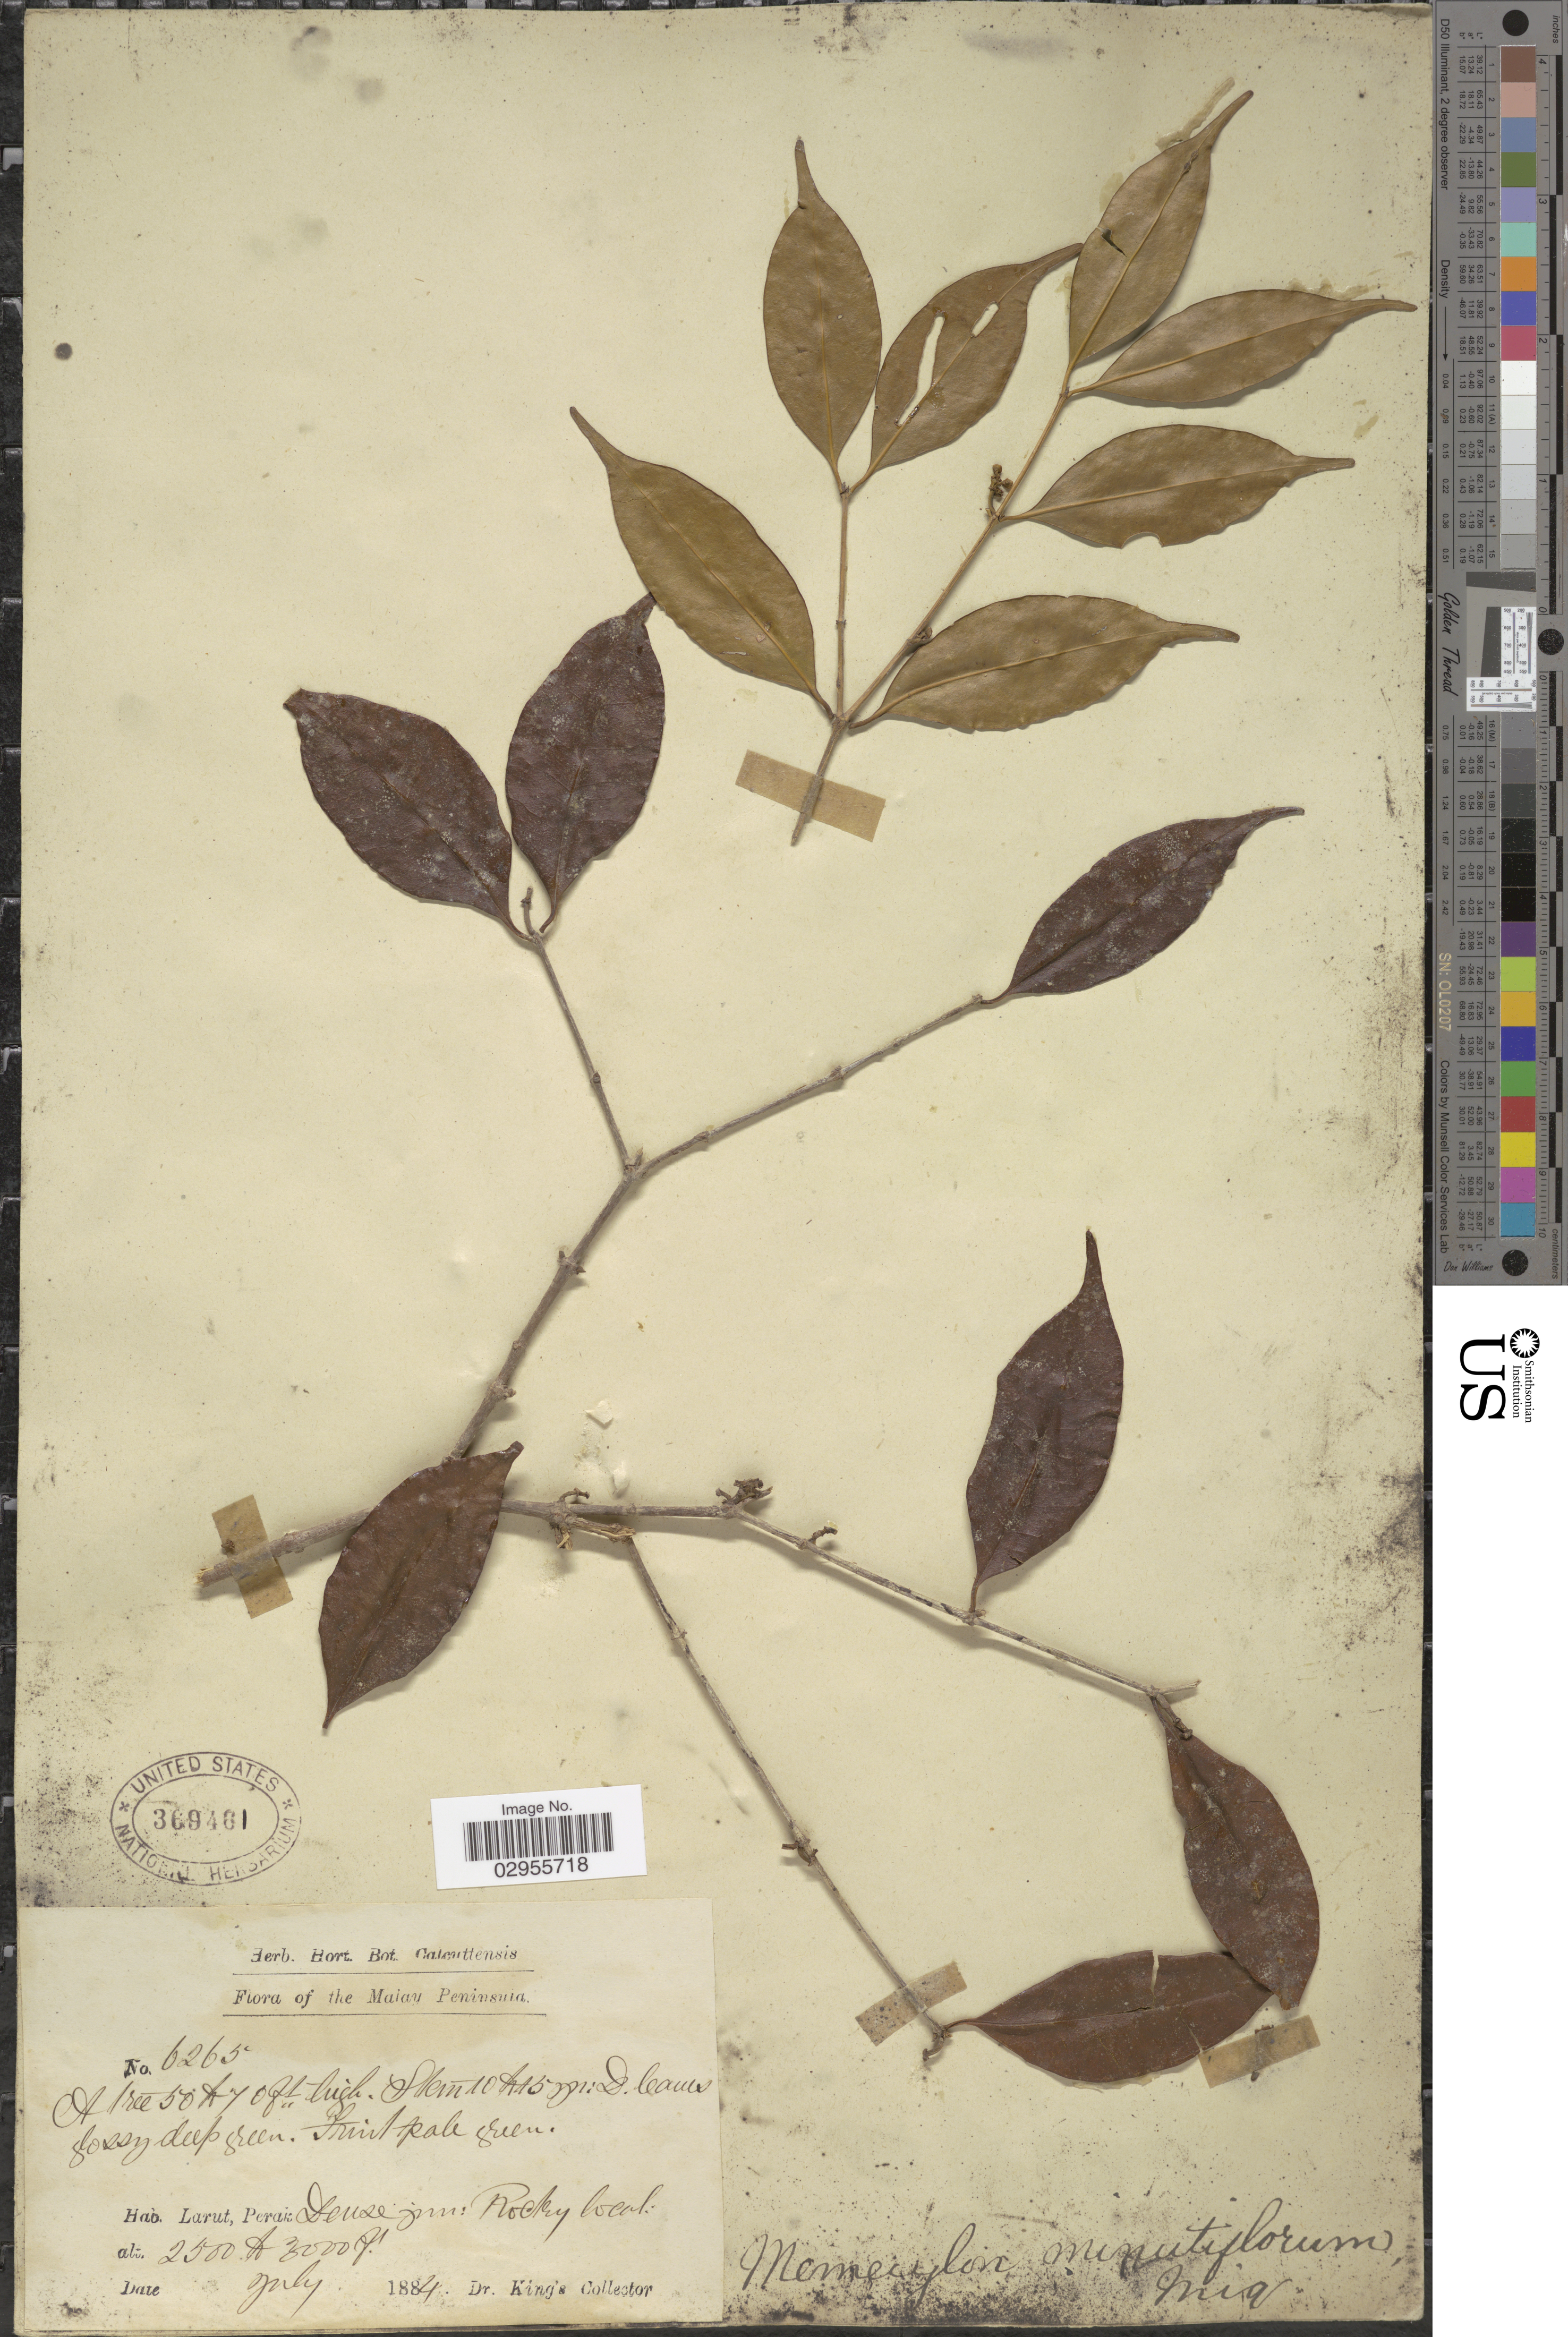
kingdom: Plantae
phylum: Tracheophyta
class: Magnoliopsida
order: Myrtales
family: Melastomataceae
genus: Memecylon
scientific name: Memecylon minutiflorum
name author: Miq.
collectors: Dr. King's collector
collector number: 6265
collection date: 1884-07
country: Malaysia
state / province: Perak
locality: Malay Peninsula, Larut.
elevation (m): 762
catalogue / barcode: US 369461